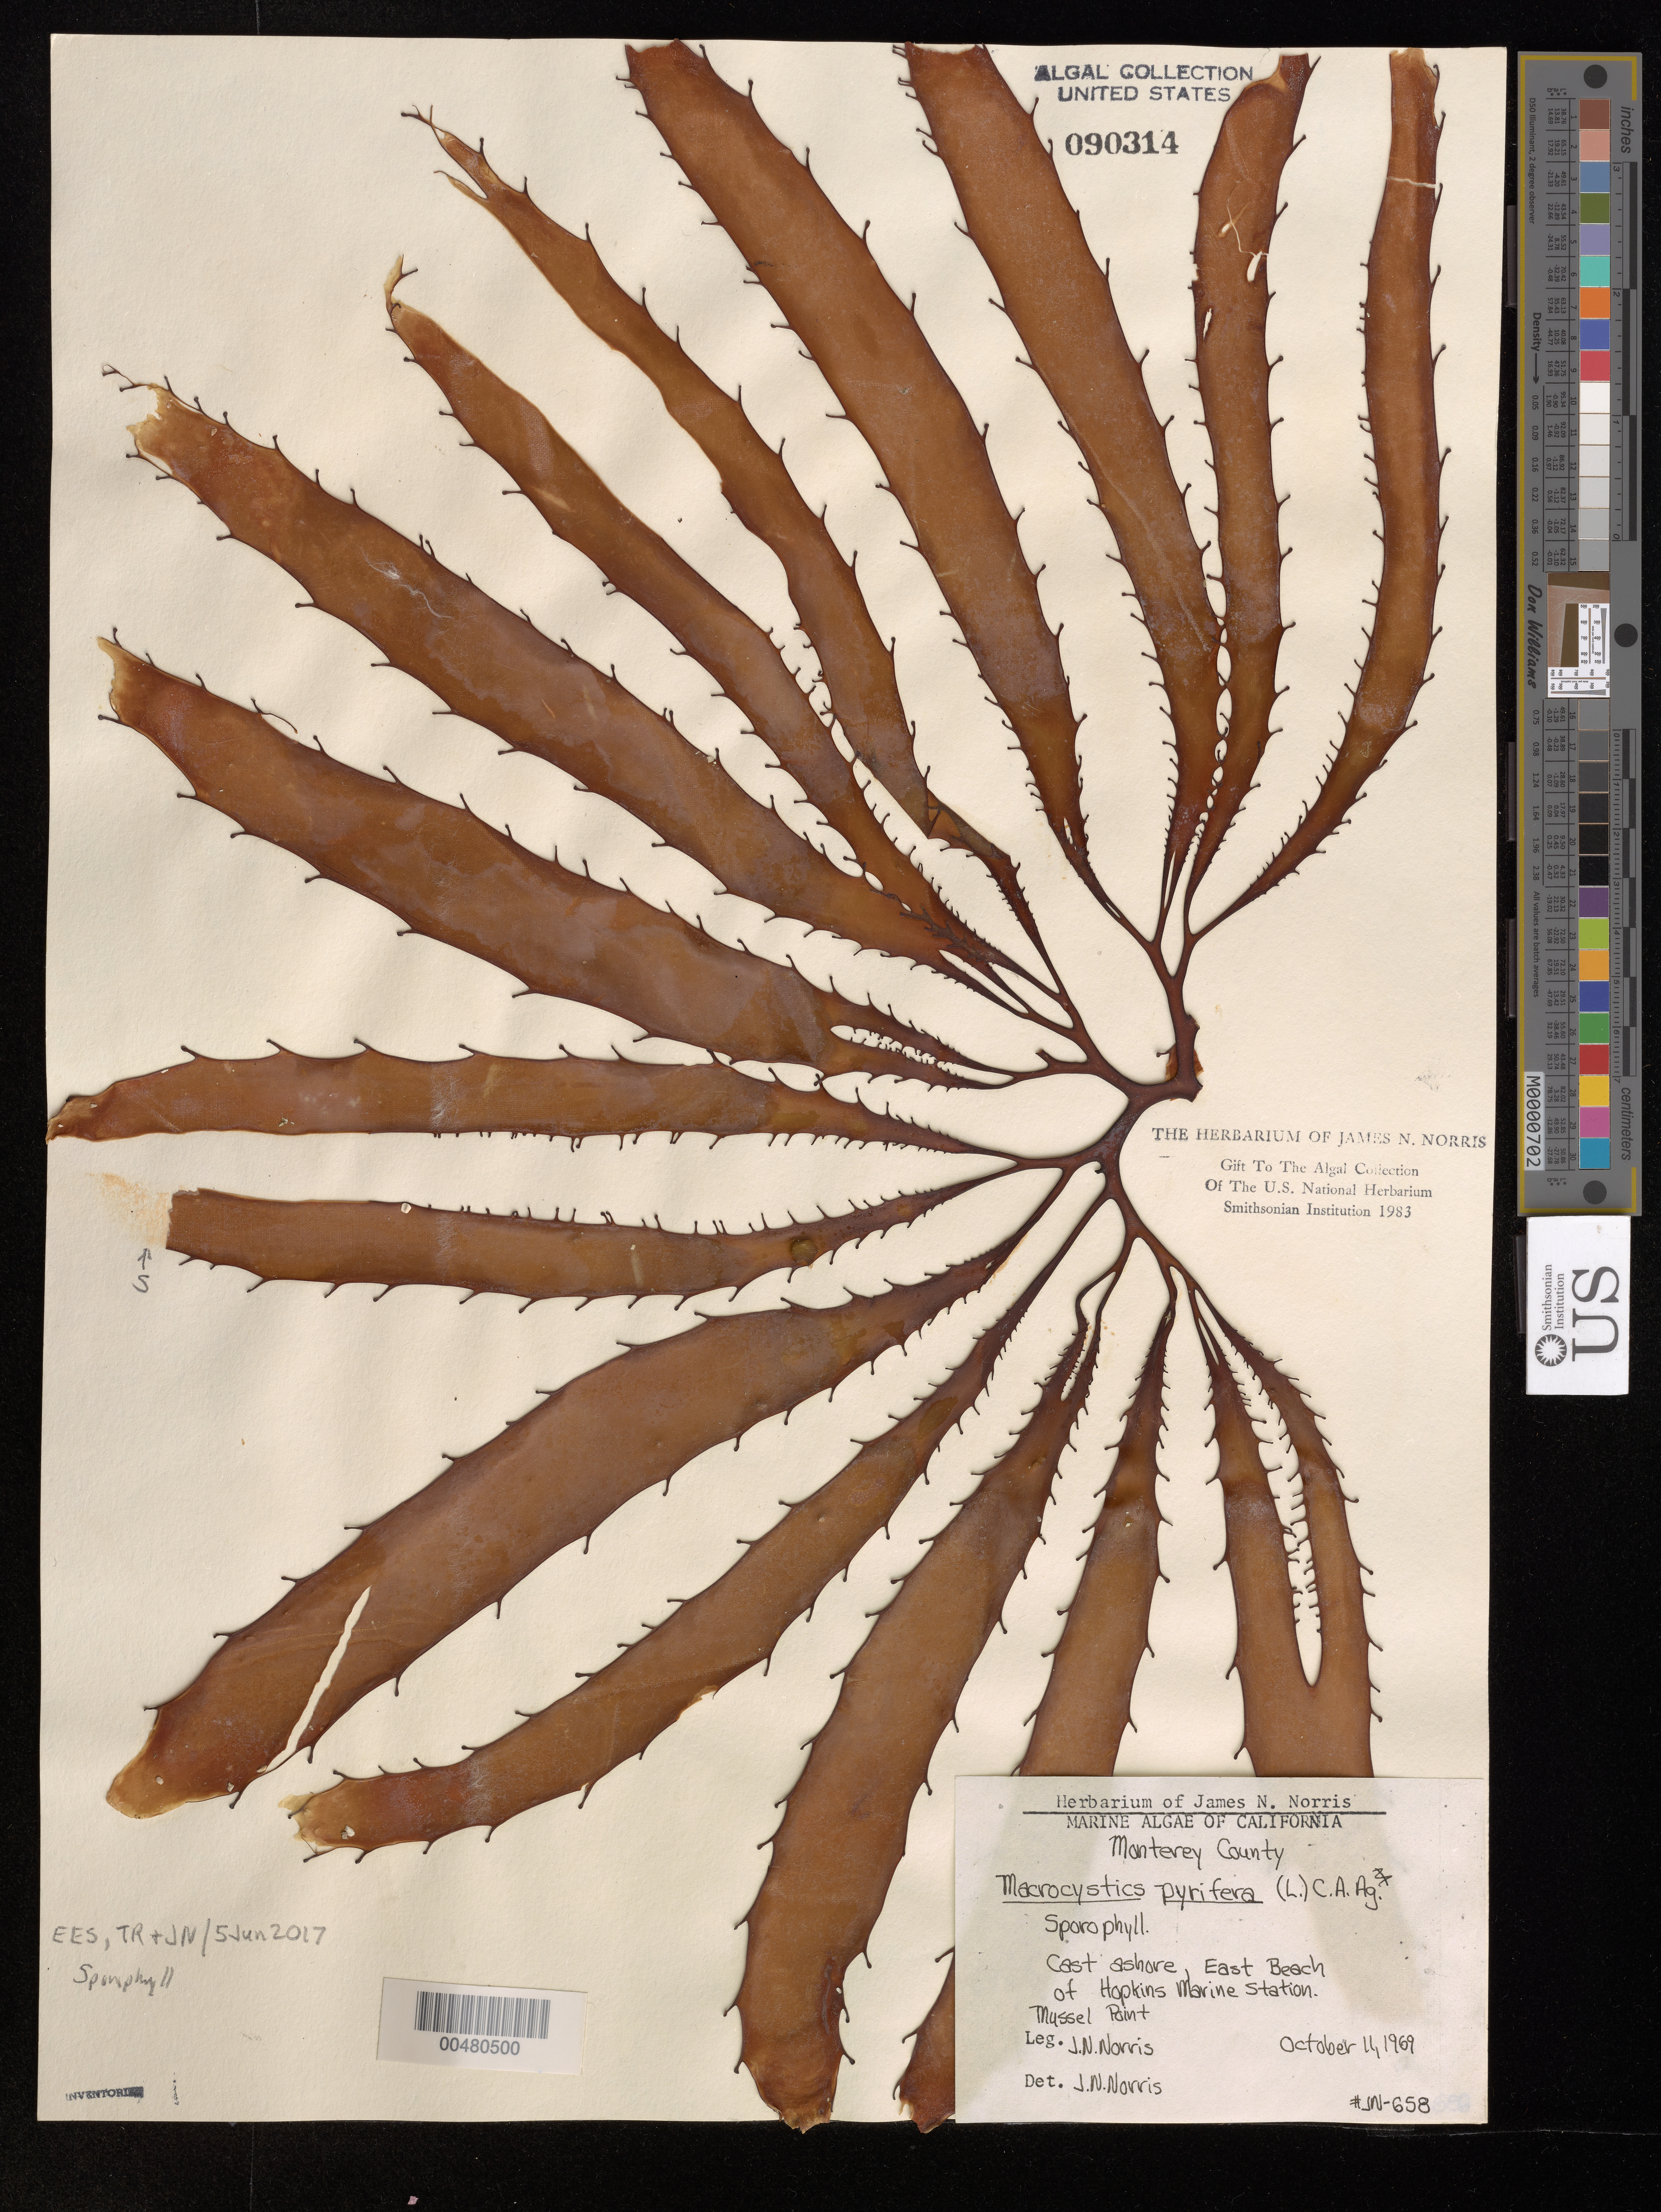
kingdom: Chromista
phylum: Ochrophyta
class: Phaeophyceae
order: Laminariales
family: Laminariaceae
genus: Macrocystis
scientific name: Macrocystis pyrifera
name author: (L.) C. Agardh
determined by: Norris, James N.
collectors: J. N. Norris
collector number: JN-658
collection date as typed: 11 Oct 1969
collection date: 1969-10-11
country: United States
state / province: California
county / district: Monterey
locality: Mussel Point, east beach, Hopkins Marine Station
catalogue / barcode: US 90314